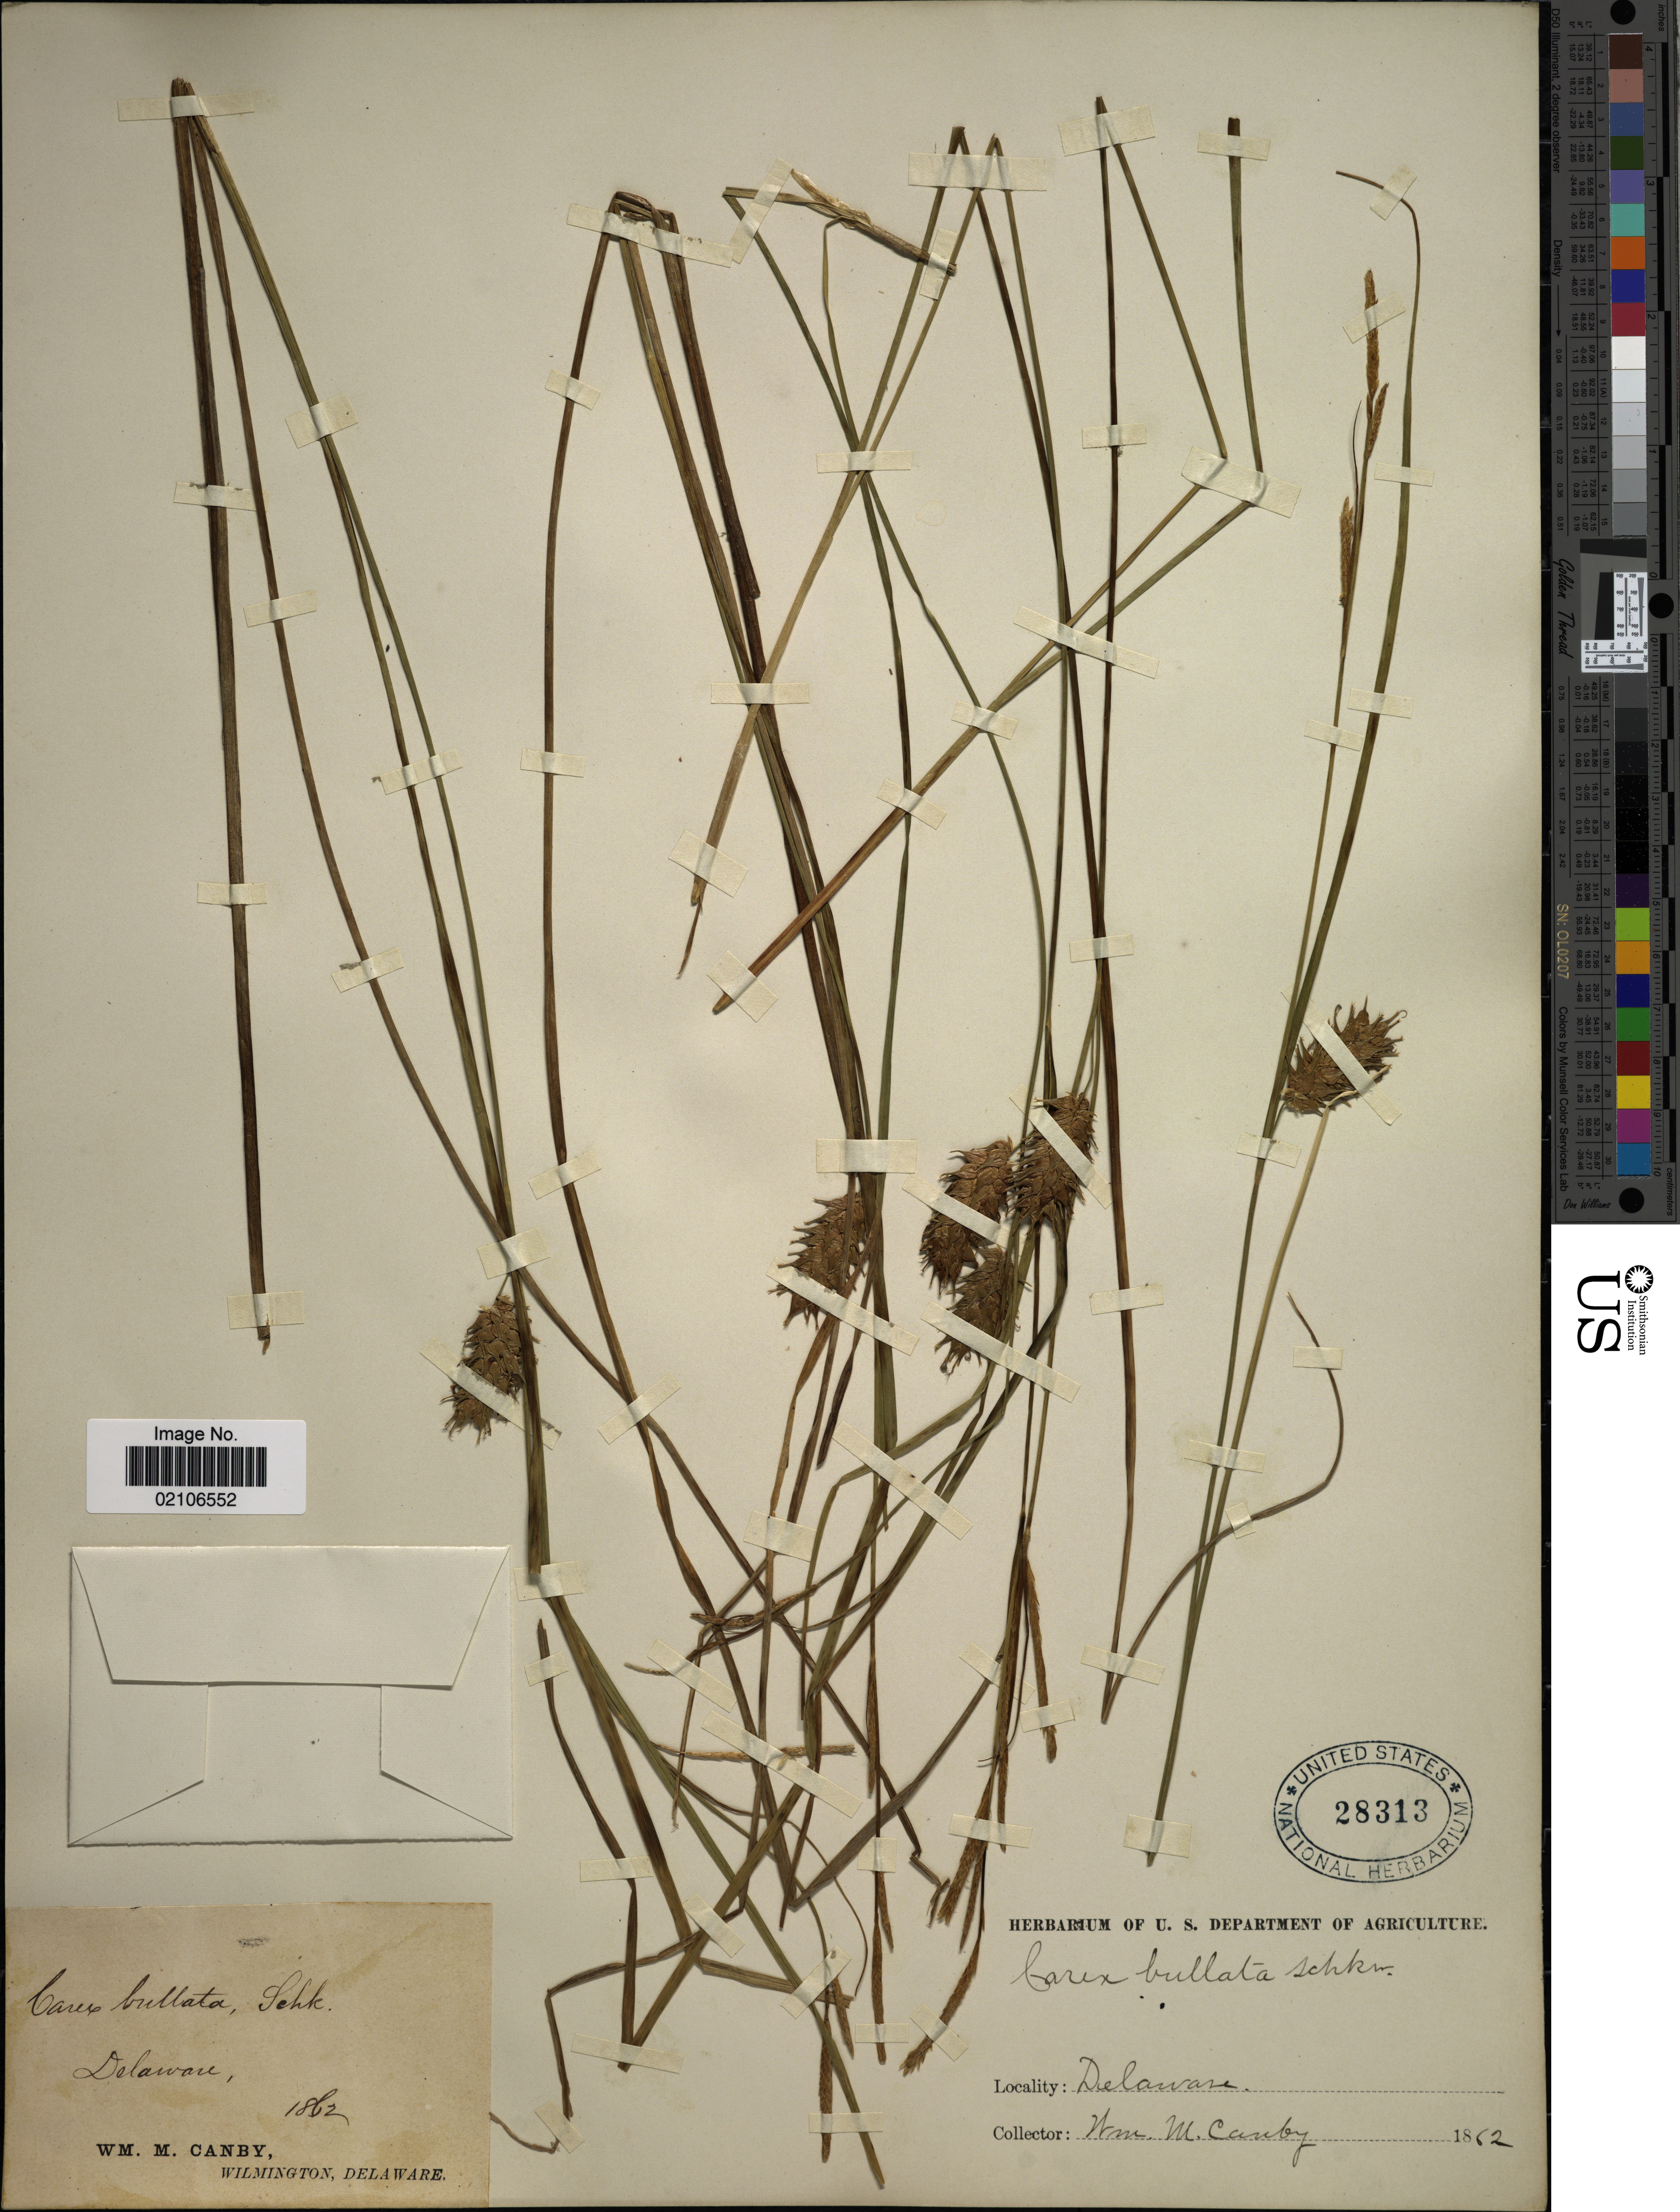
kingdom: Plantae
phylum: Tracheophyta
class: Liliopsida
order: Poales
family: Cyperaceae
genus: Carex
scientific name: Carex bullata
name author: Schkuhr ex Willd.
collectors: W. M. Canby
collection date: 1862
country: United States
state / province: Delaware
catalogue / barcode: US 28313